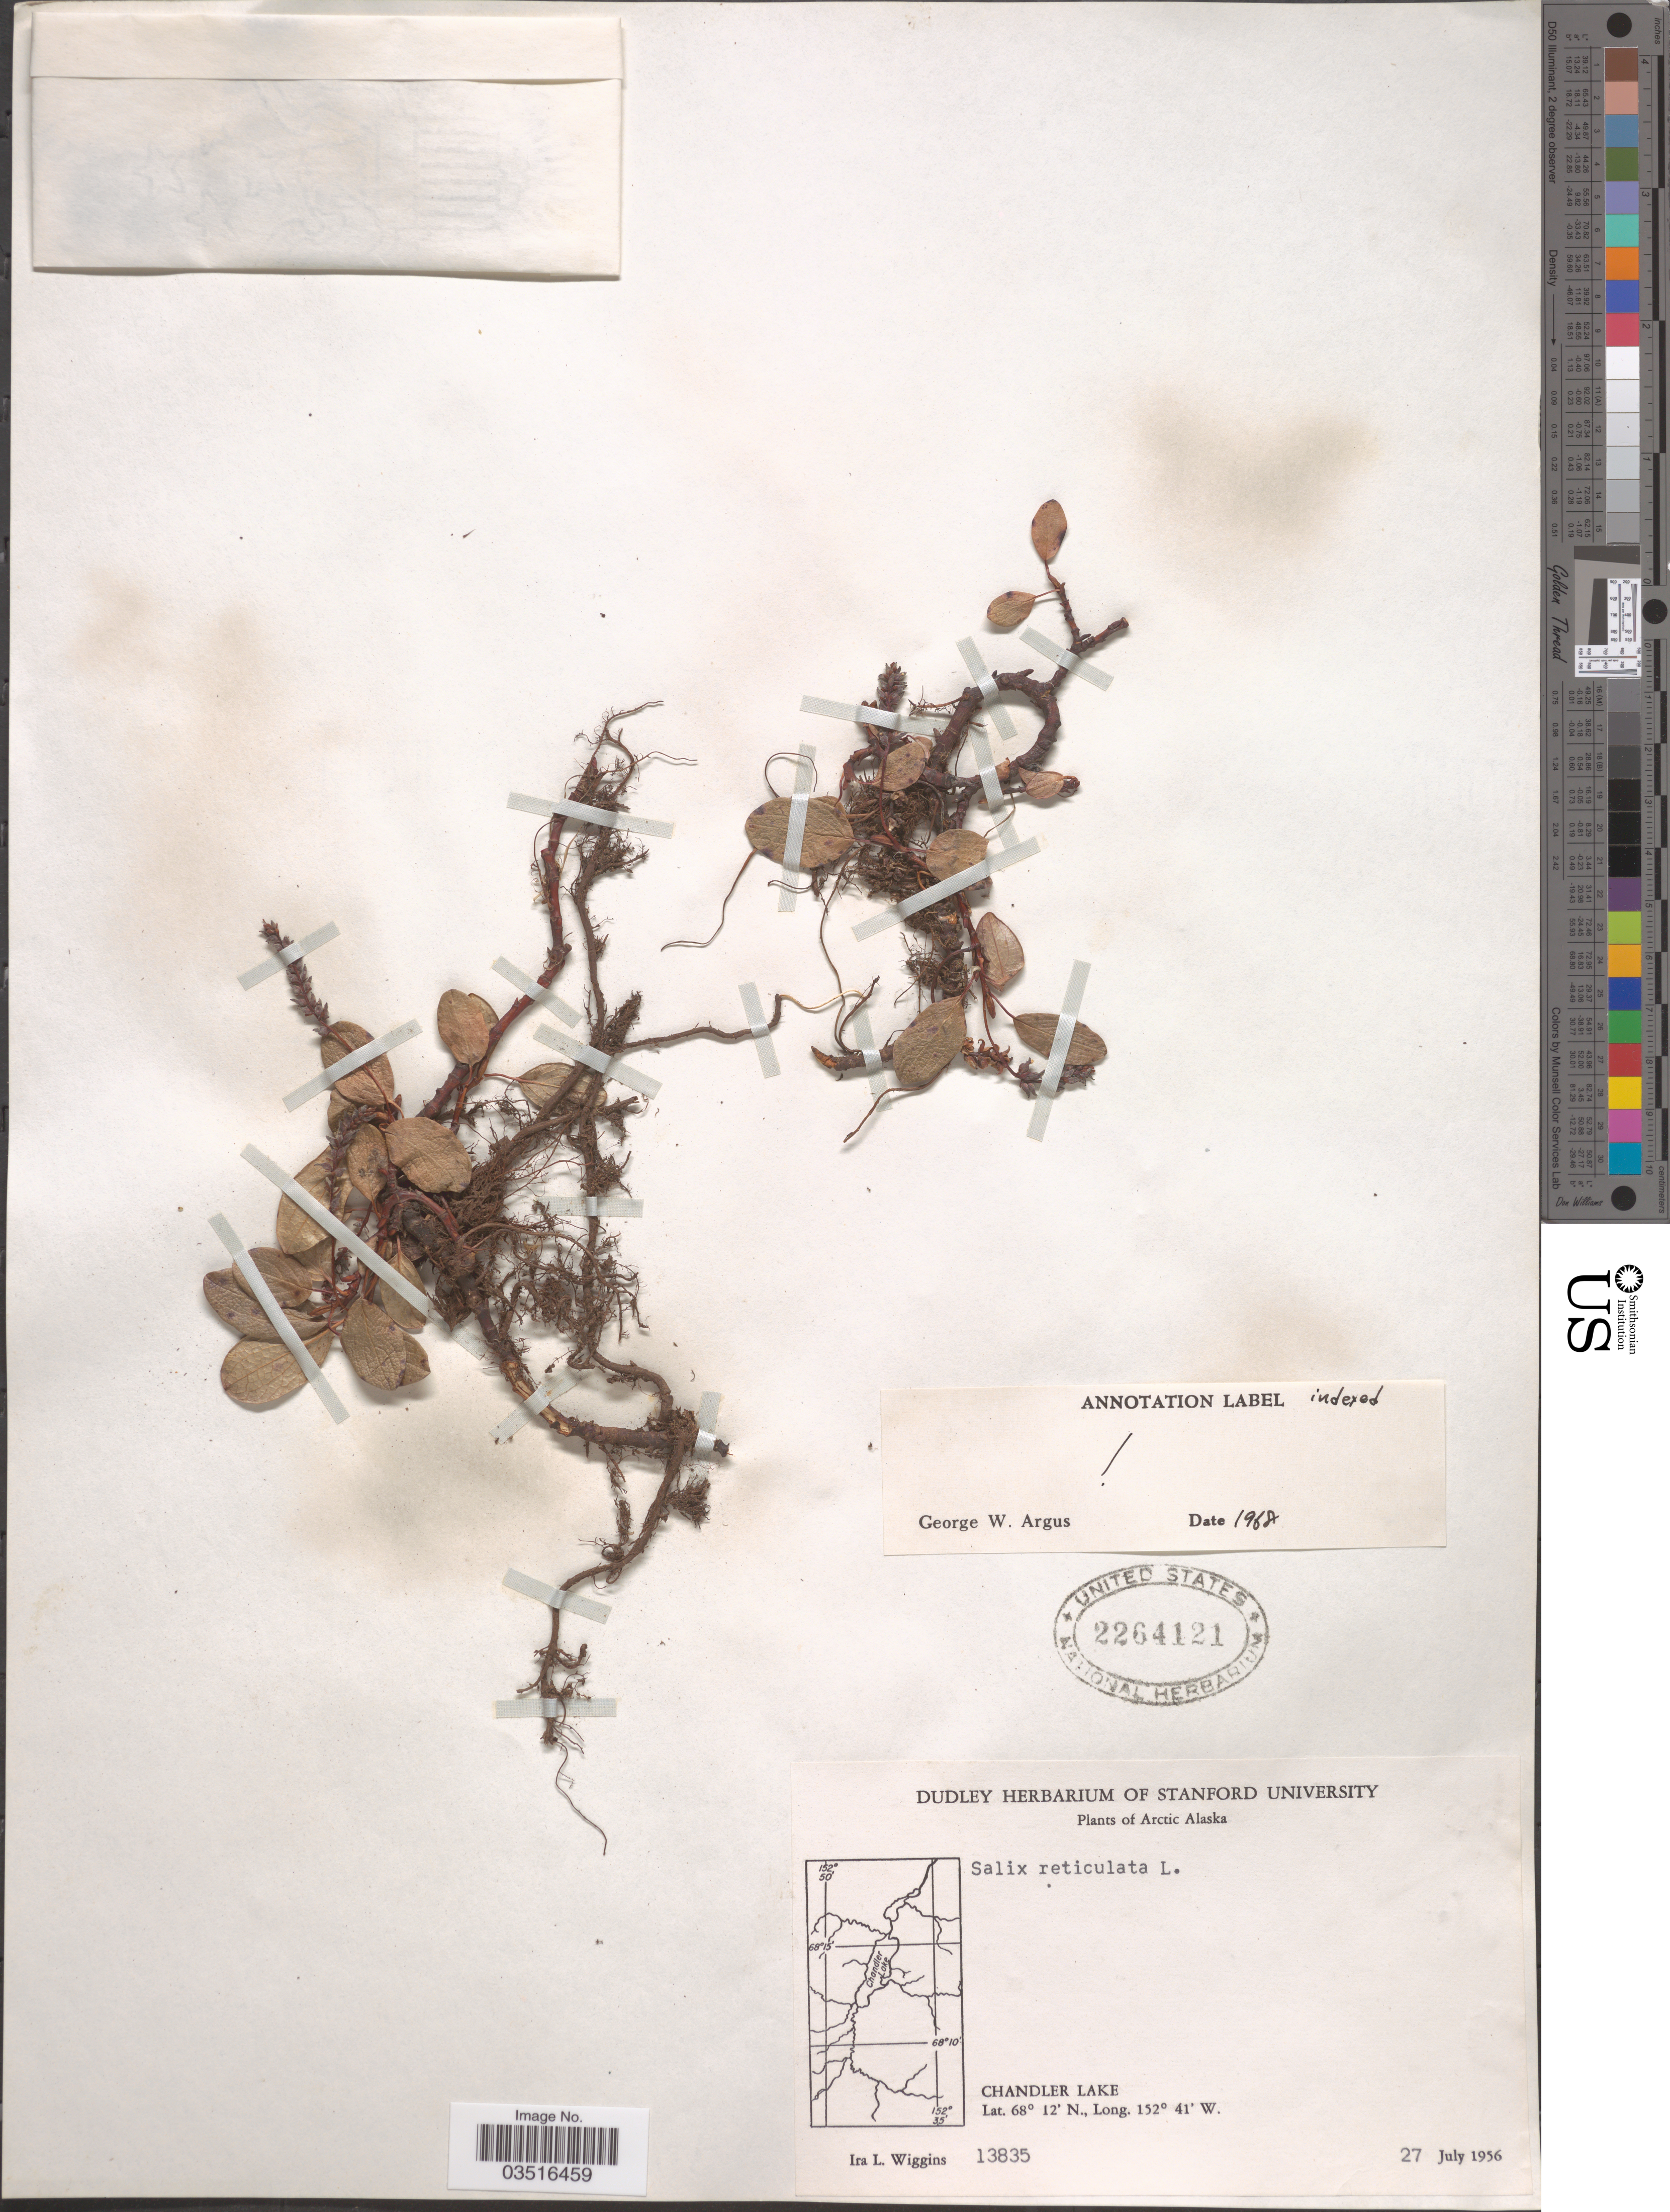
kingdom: Plantae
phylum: Tracheophyta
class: Magnoliopsida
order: Malpighiales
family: Salicaceae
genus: Salix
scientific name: Salix reticulata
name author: L.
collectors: I. L. Wiggins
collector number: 13835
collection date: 1956-07-27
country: United States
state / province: Alaska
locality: Arctic Alaska. Chandler Lake.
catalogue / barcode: US 2264121